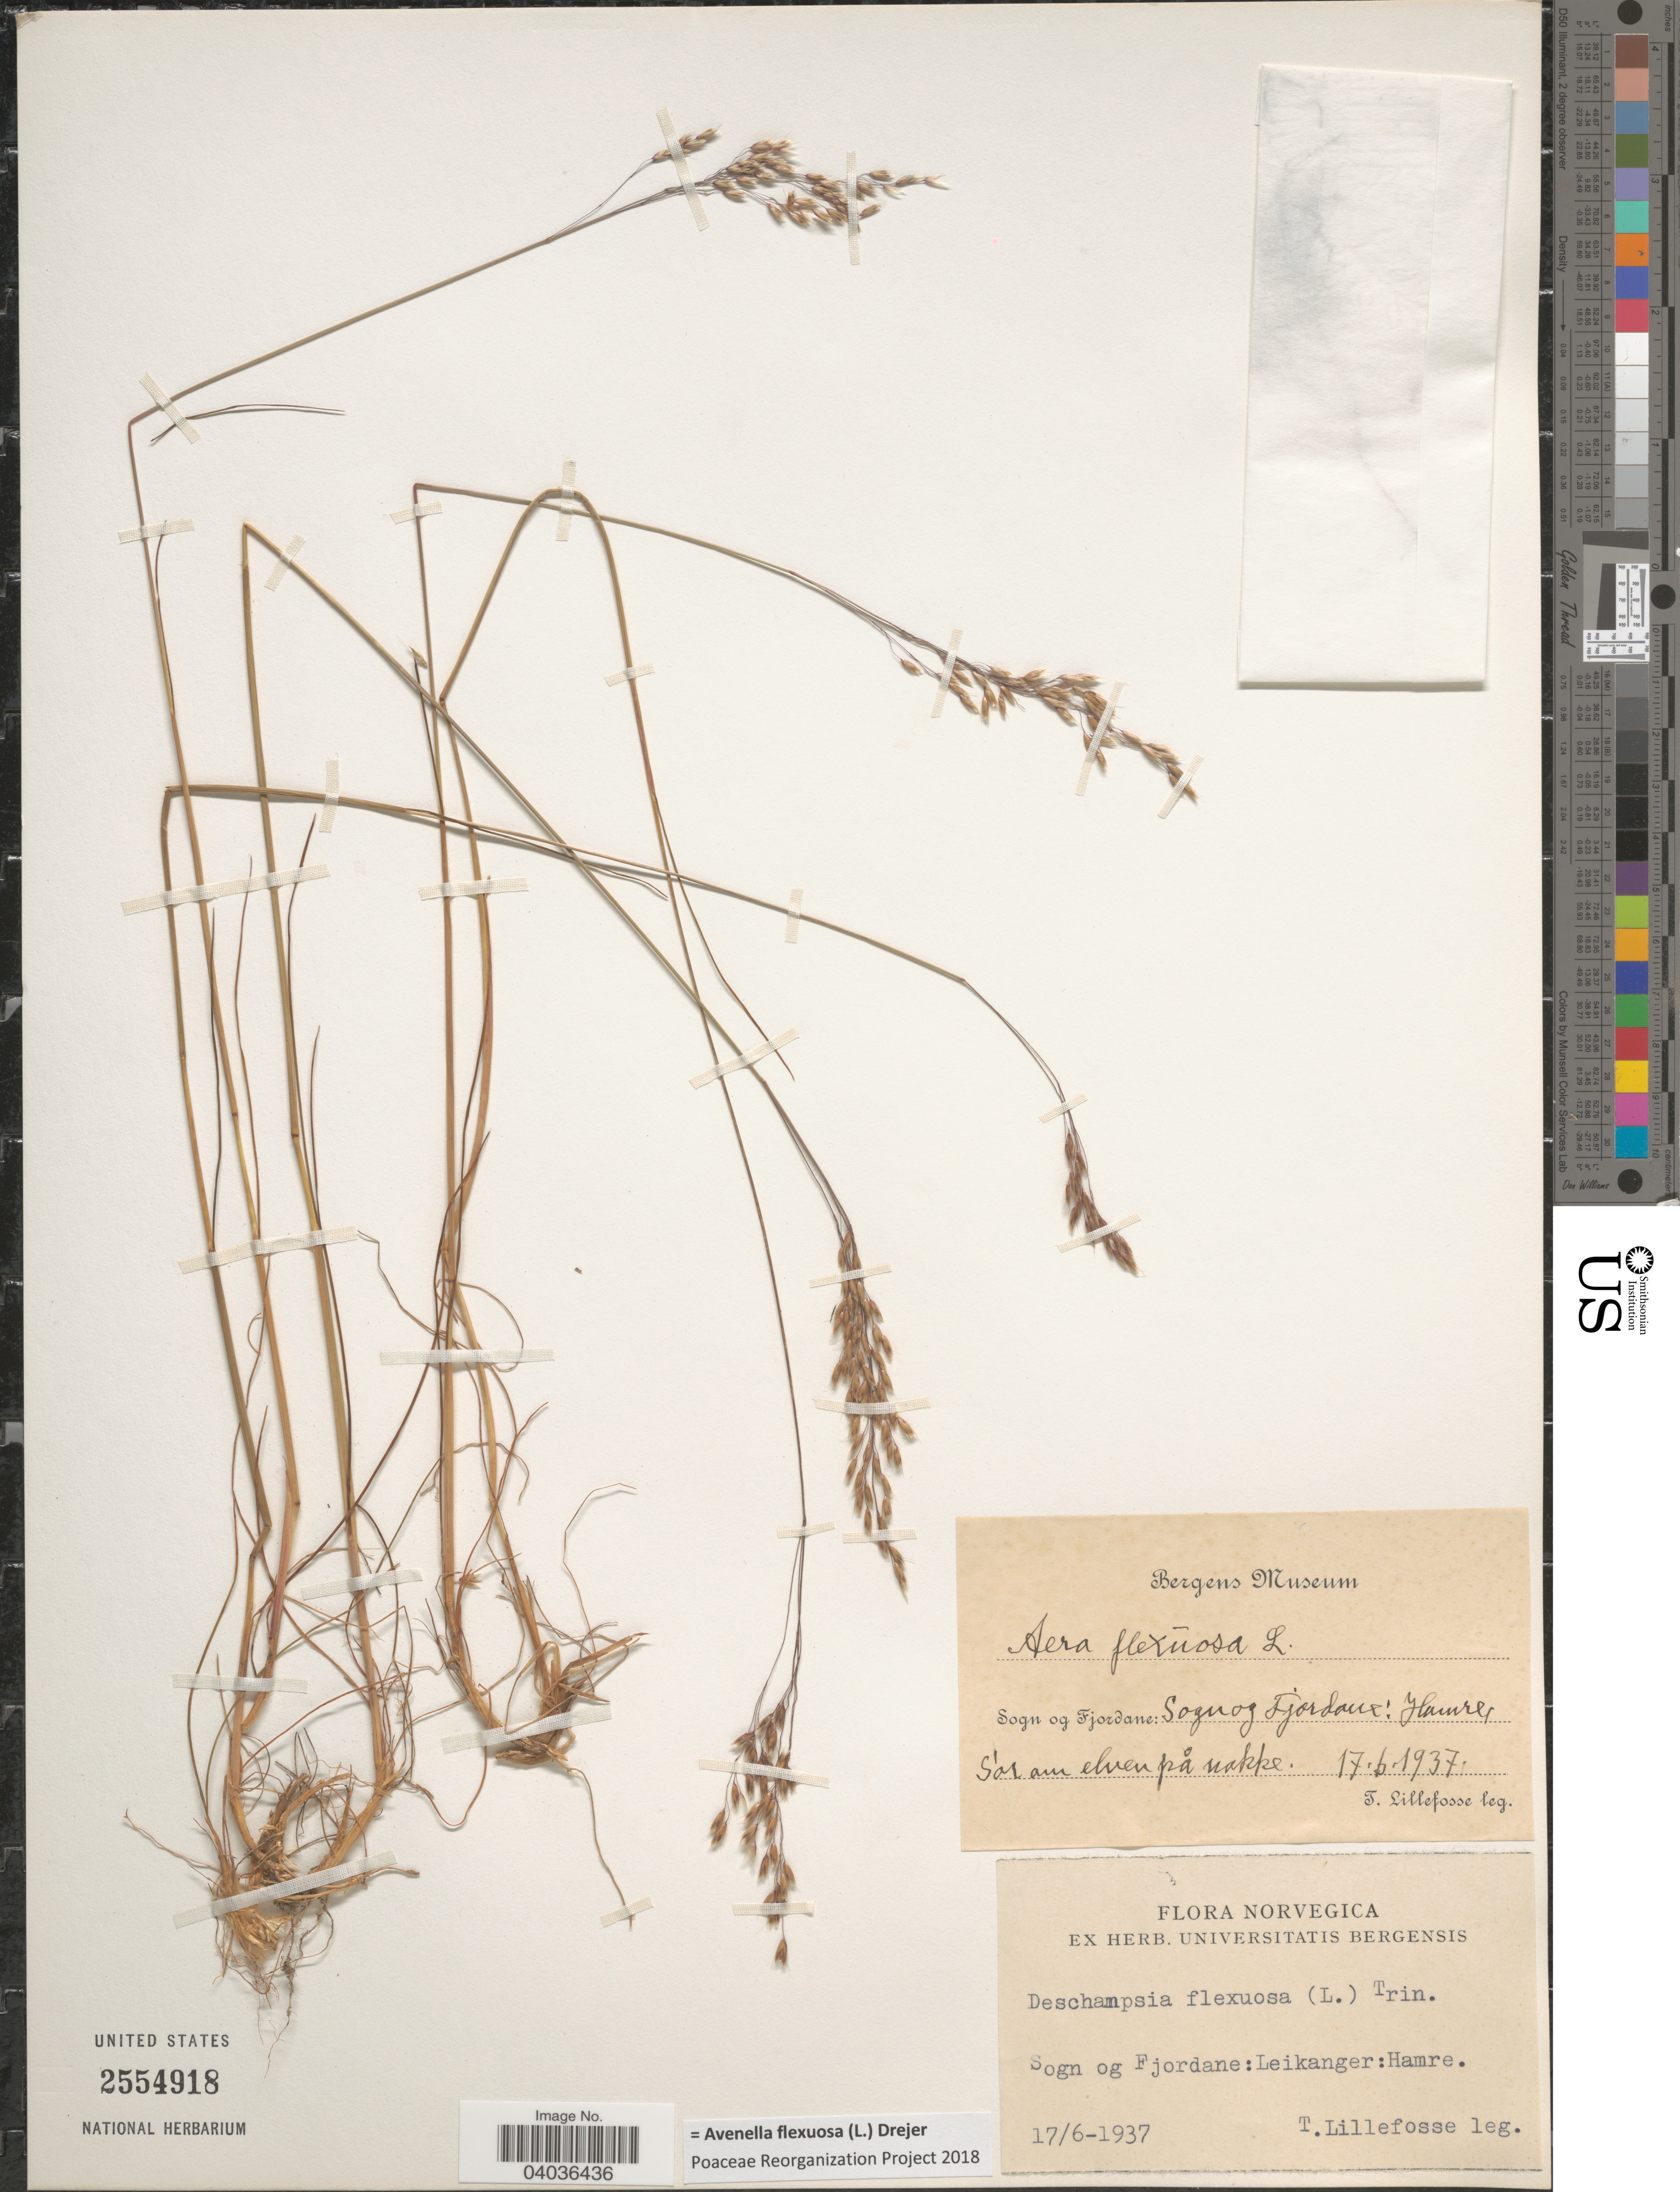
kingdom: Plantae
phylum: Tracheophyta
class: Liliopsida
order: Poales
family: Poaceae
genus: Avenella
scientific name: Avenella flexuosa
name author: (L.) Drejer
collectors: T. Lillefosse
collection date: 1937-06-17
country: Norway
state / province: Sogn og Fjordane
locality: Leikanger: Hamre.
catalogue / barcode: US 2554918